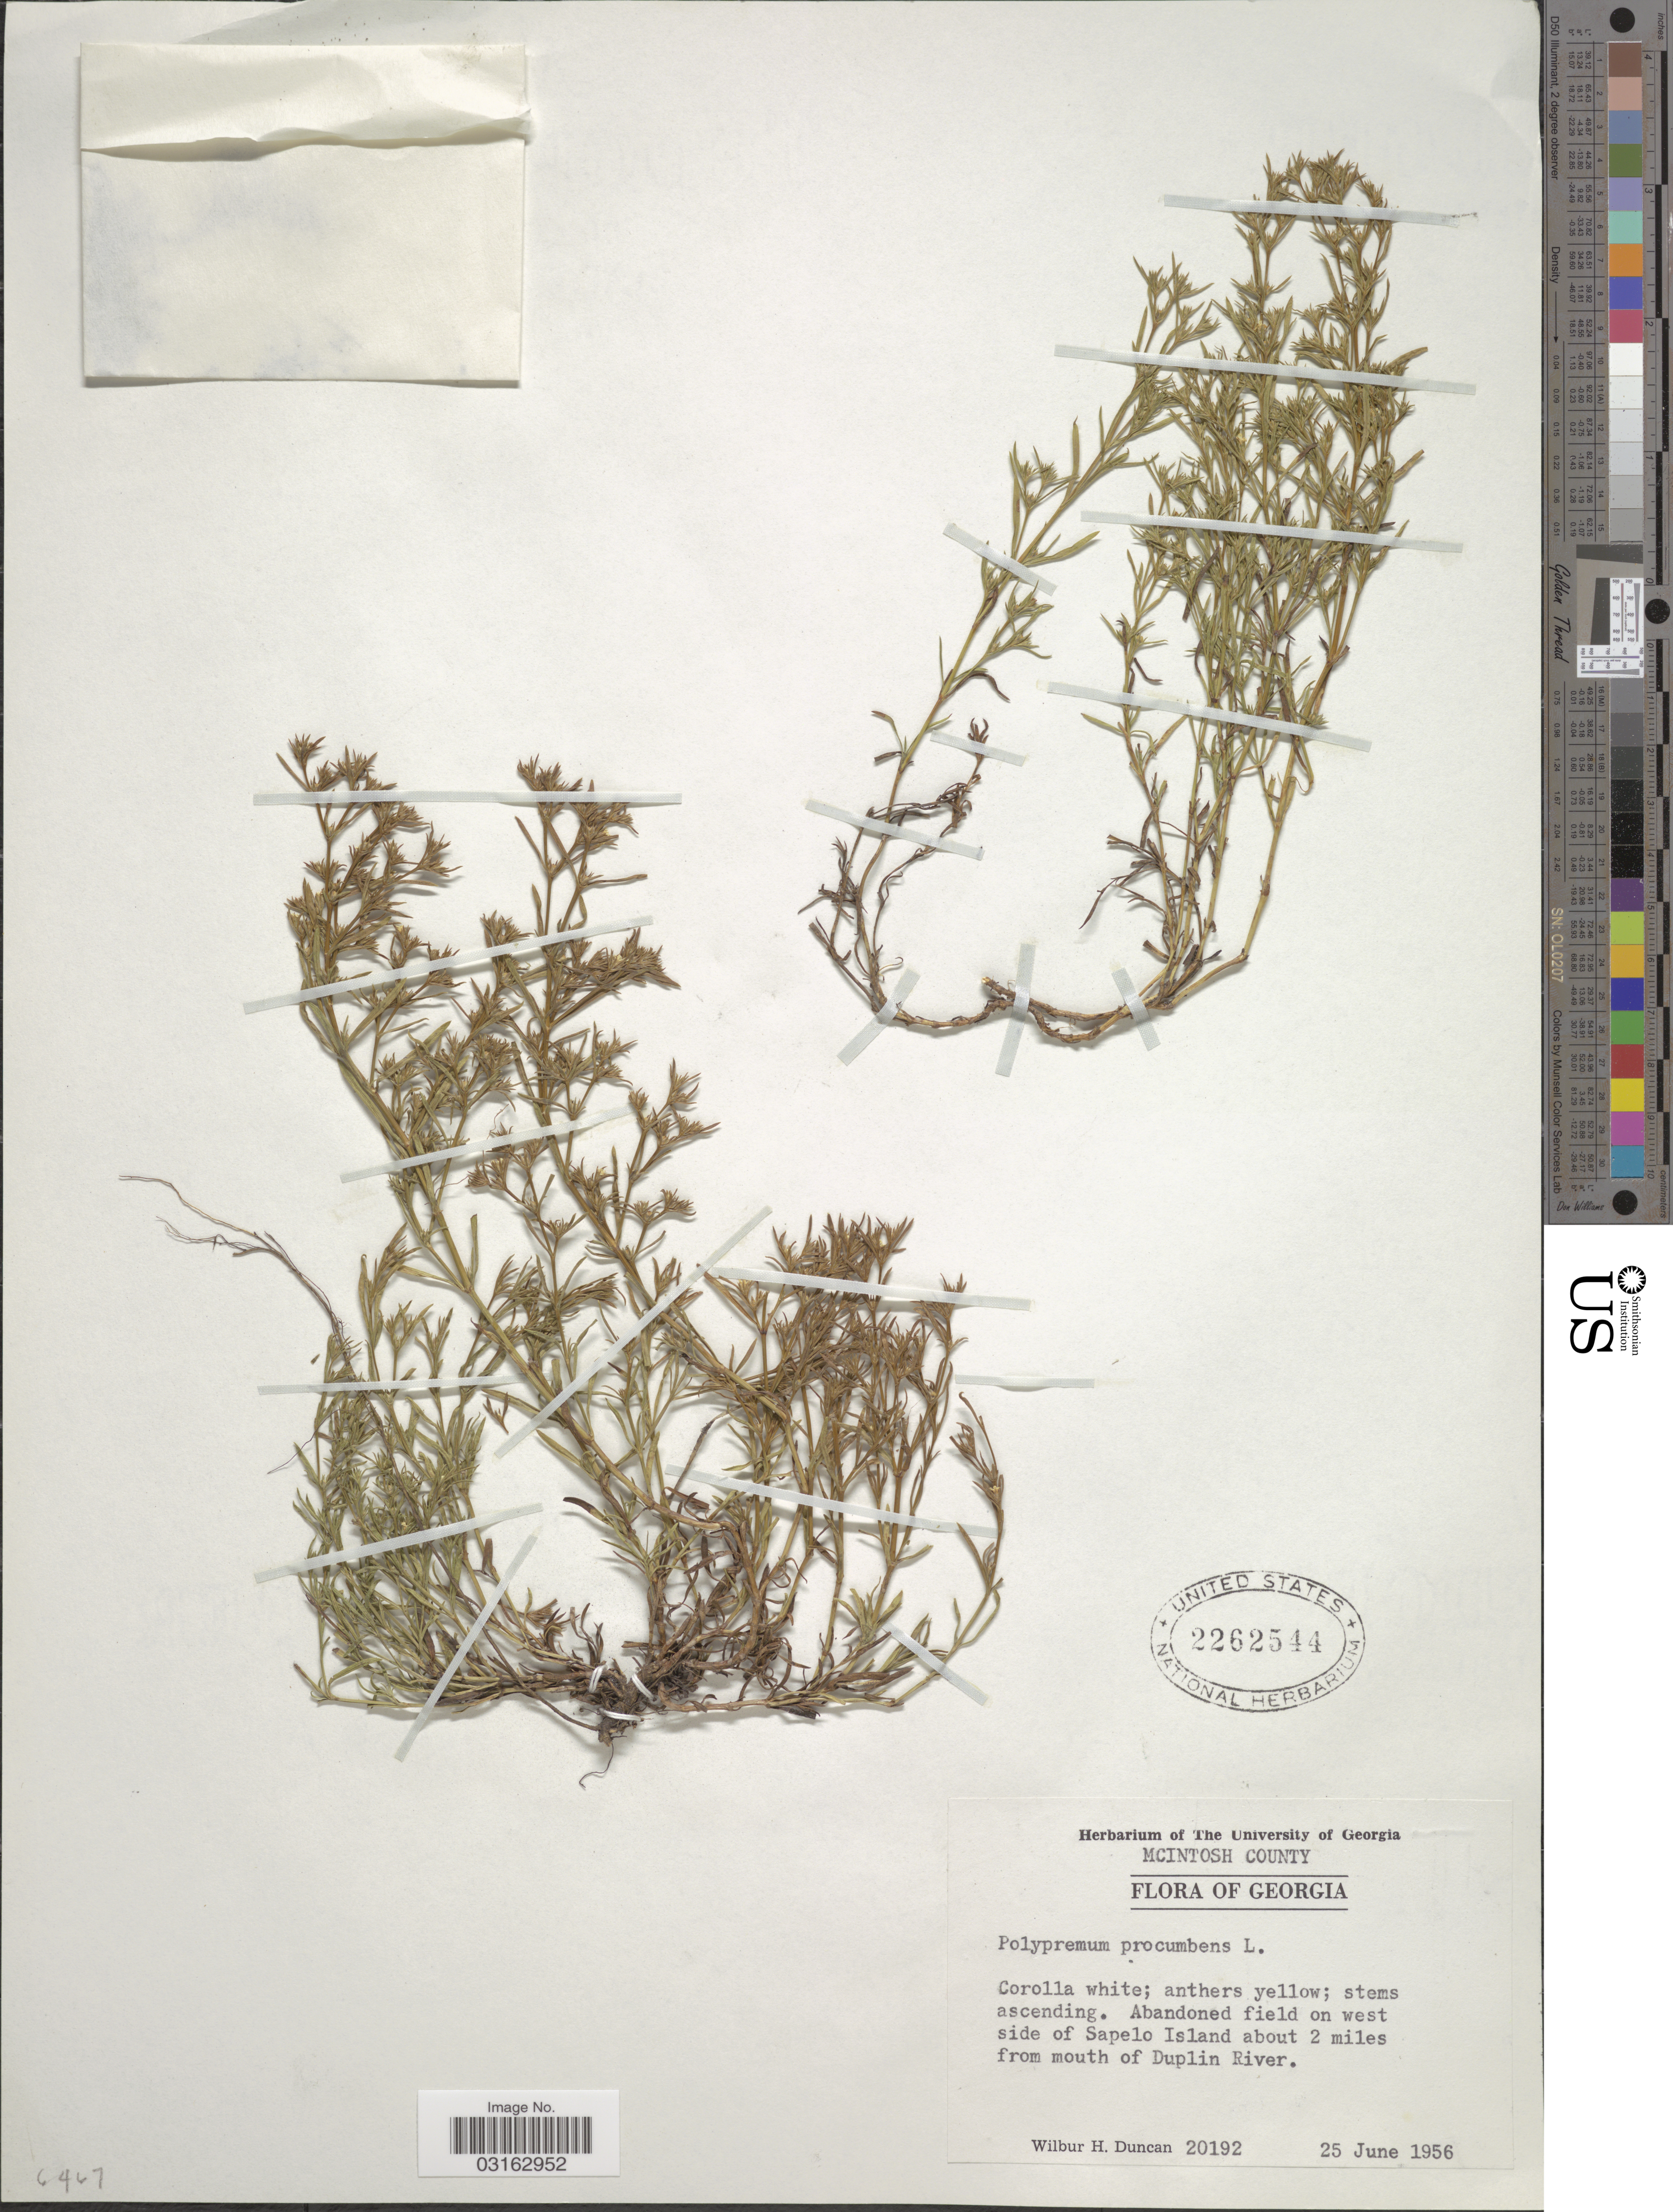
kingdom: Plantae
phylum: Tracheophyta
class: Magnoliopsida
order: Lamiales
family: Tetrachondraceae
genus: Polypremum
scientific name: Polypremum procumbens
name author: L.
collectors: W. H. Duncan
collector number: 20192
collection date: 1956-06-25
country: United States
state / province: Georgia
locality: McIntosh County, Abandoned field on west side of Sapelo Island about 2 miles from mouth of Duplin River.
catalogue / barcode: US 2262544